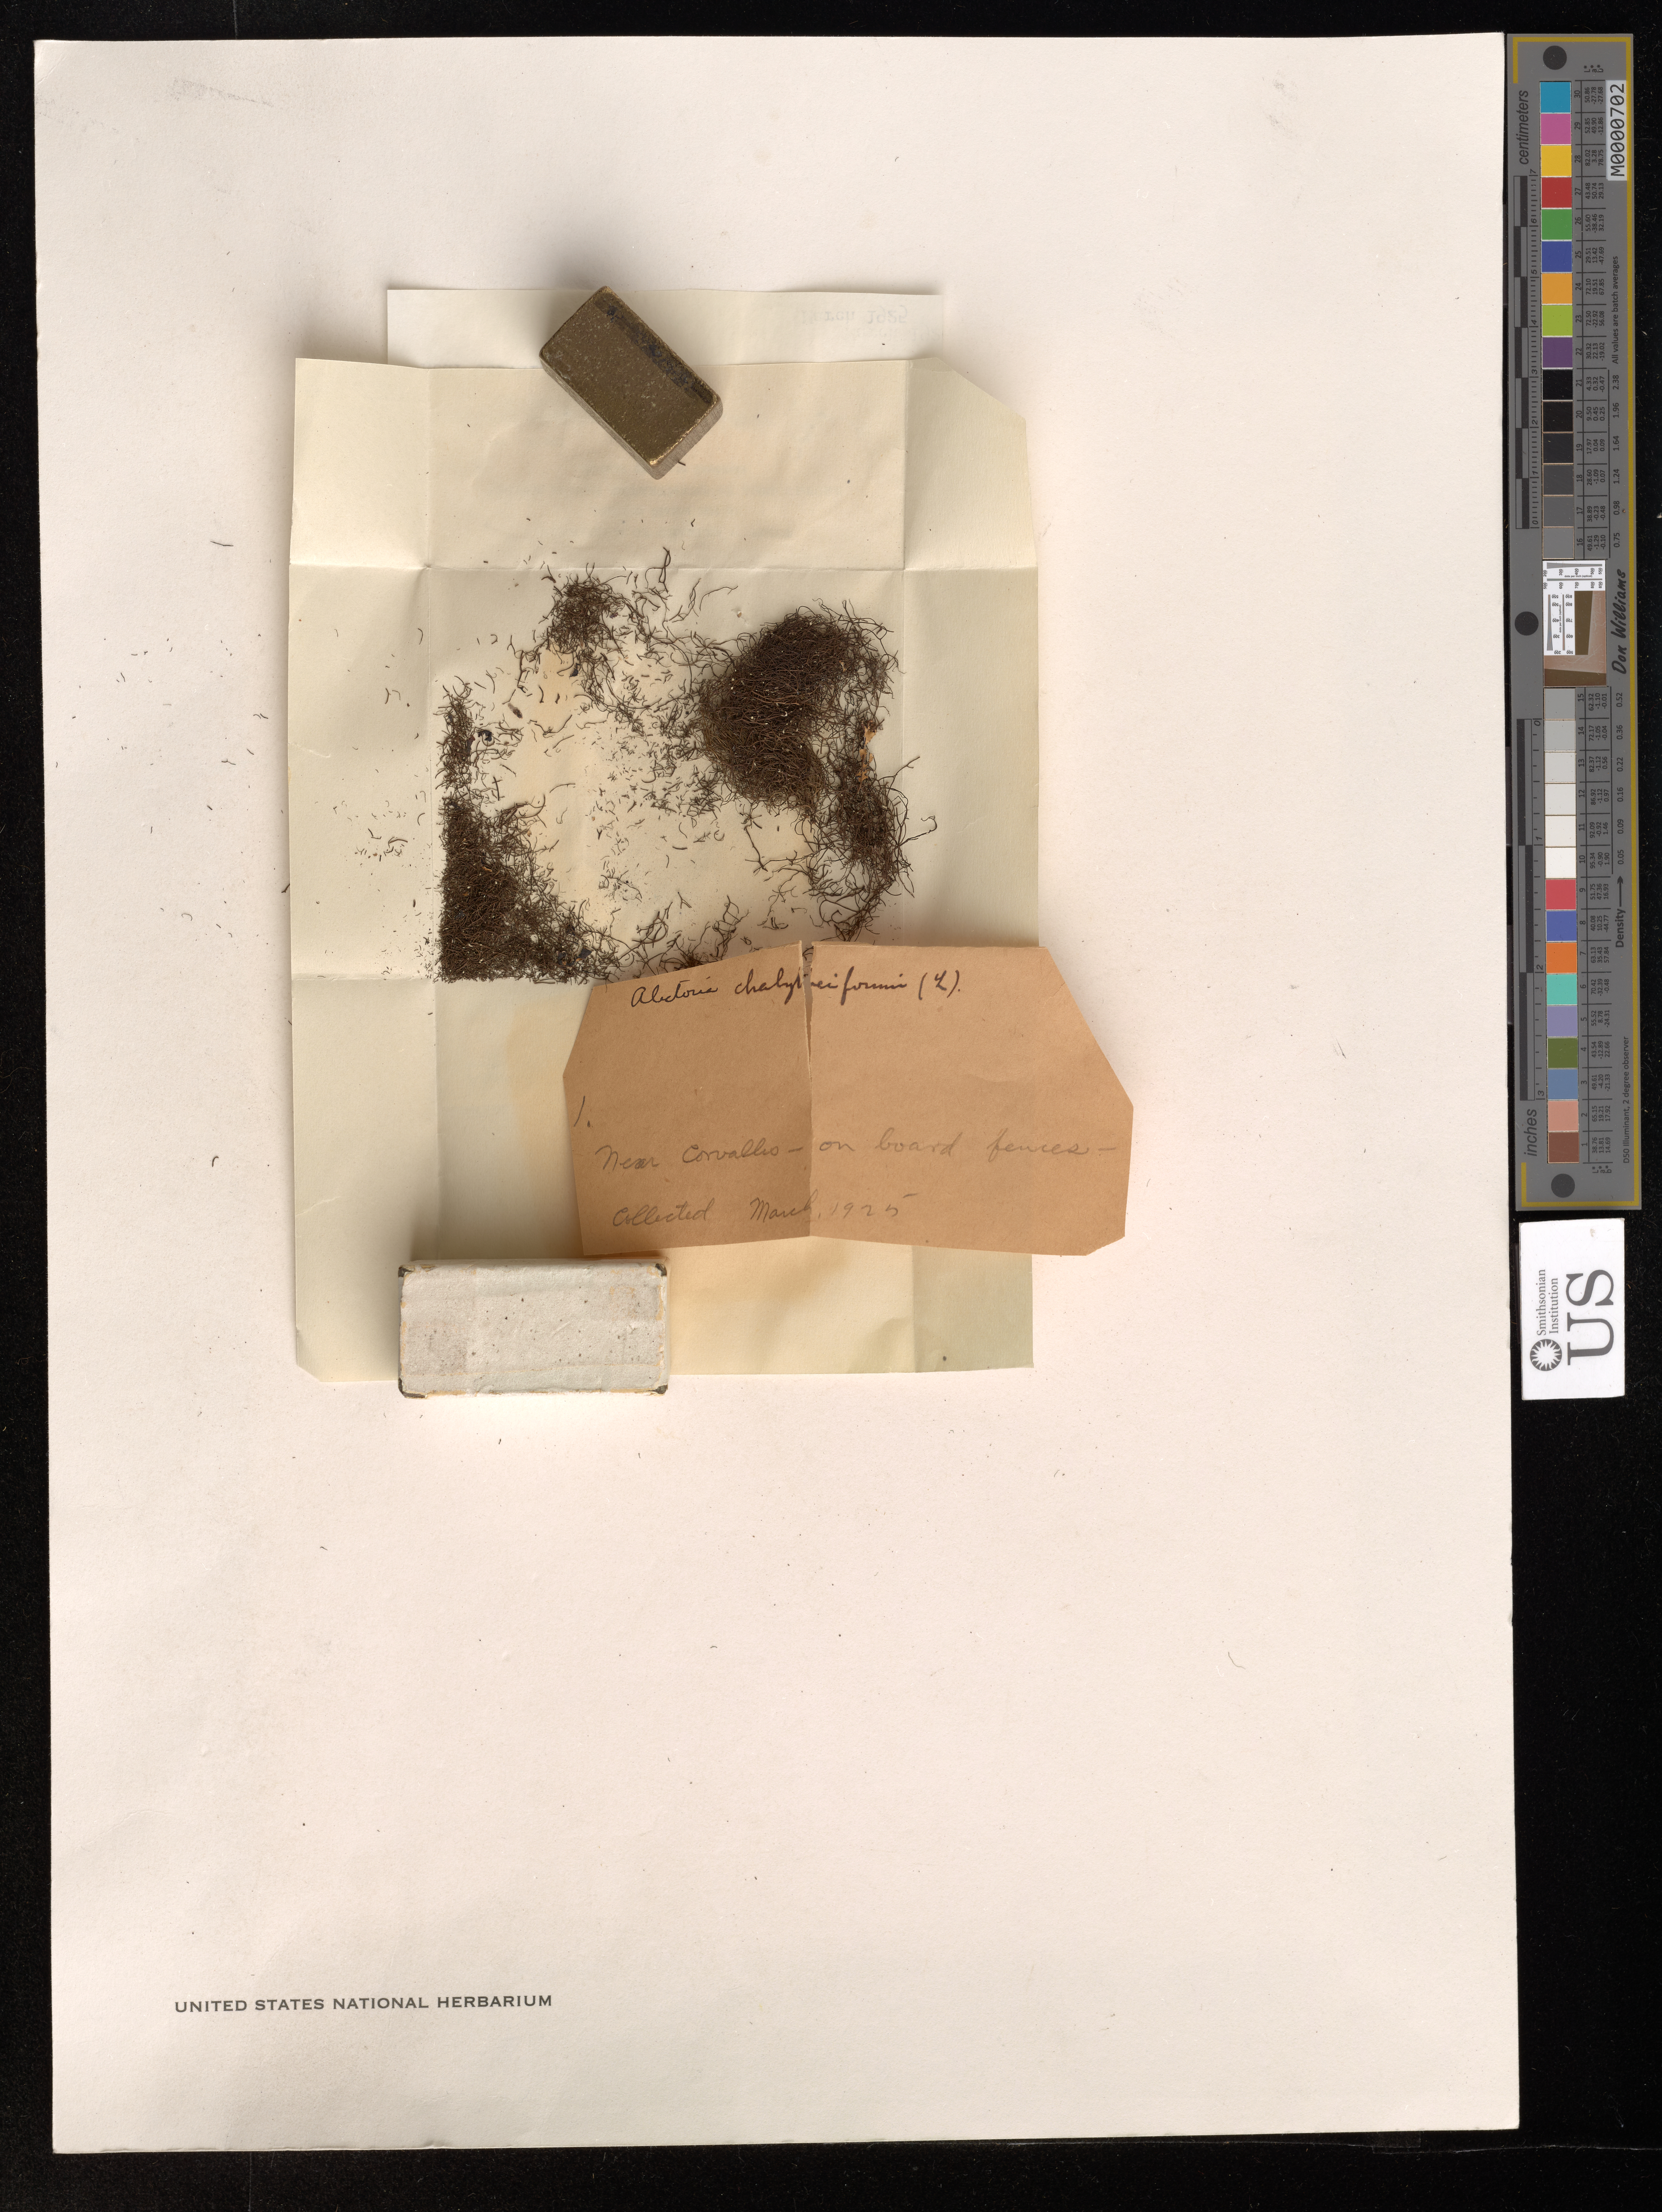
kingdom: Fungi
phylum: Ascomycota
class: Lecanoromycetes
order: Lecanorales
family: Parmeliaceae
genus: Alectoria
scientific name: Alectoria lanestris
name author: (Ach.) Gyeln.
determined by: Brodo, I. M.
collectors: ex herb. C.C. Plitt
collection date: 1925-03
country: United States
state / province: Oregon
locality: near Corvallis